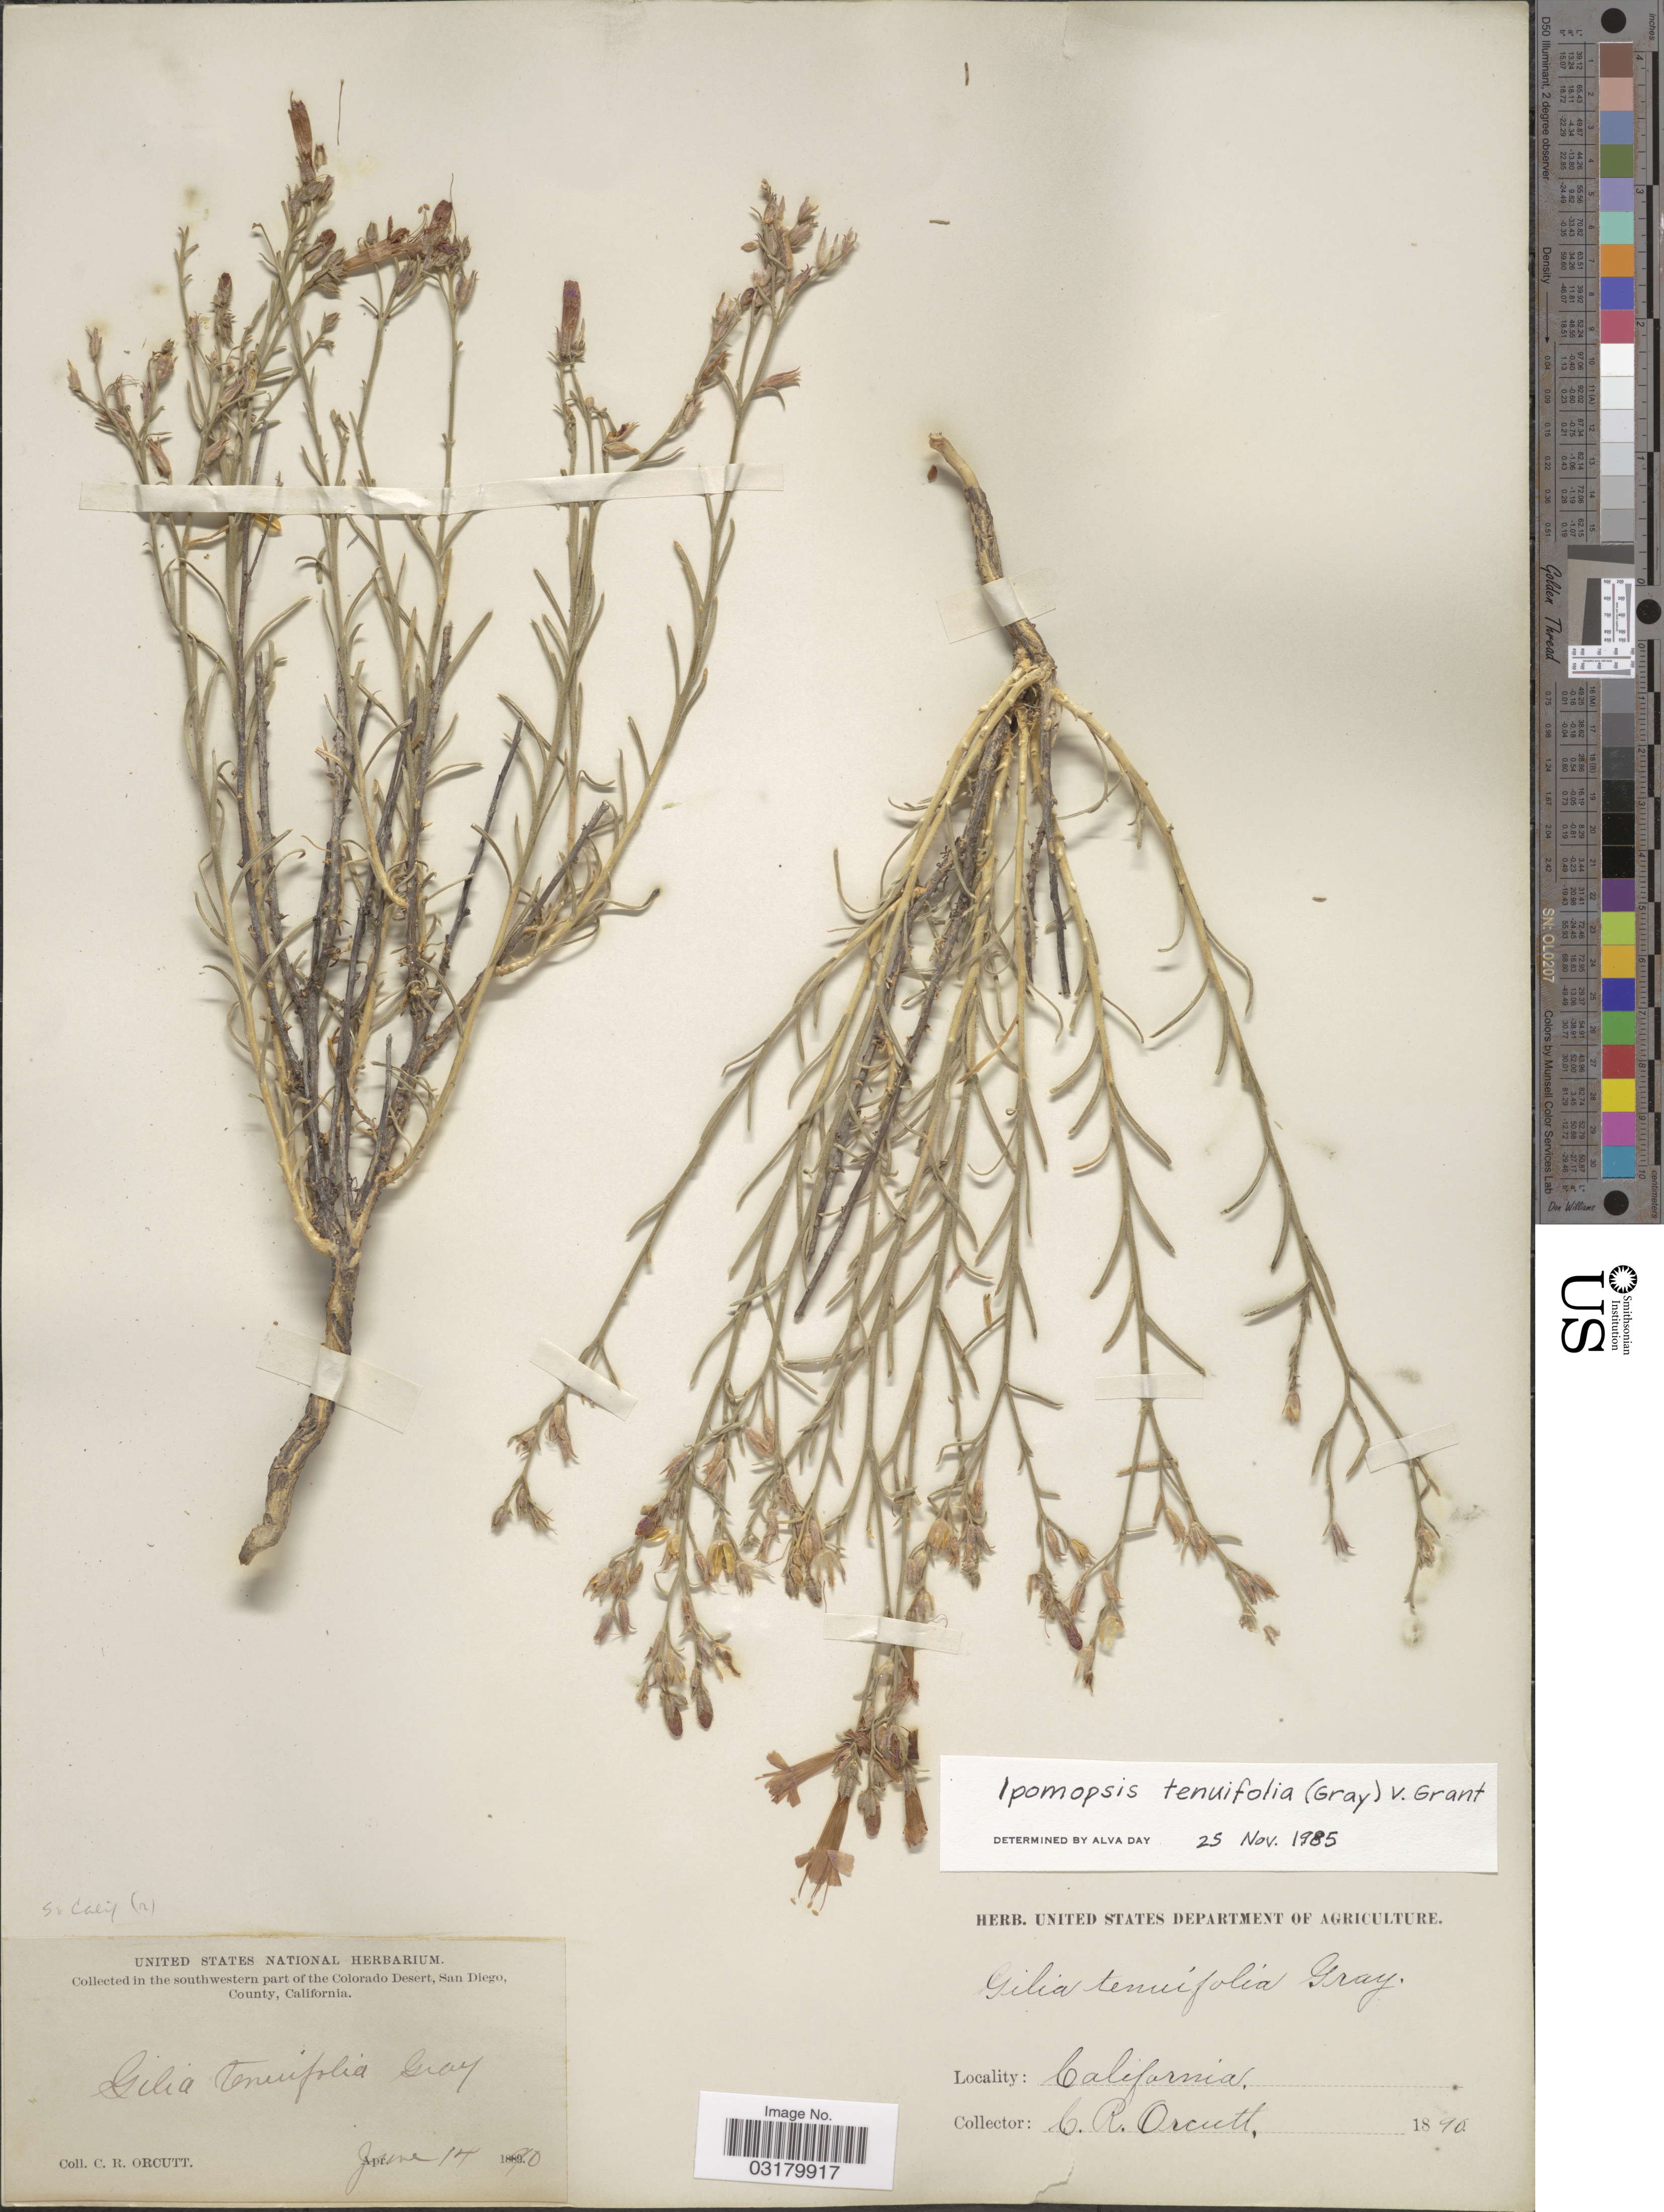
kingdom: Plantae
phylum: Tracheophyta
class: Magnoliopsida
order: Ericales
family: Polemoniaceae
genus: Ipomopsis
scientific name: Ipomopsis tenuifolia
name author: (A. Gray) V.E. Grant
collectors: C. R. Orcutt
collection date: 1890-06-14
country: United States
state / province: California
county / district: San Diego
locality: Southwestern part of the Colorado Desert, San Diego, County.